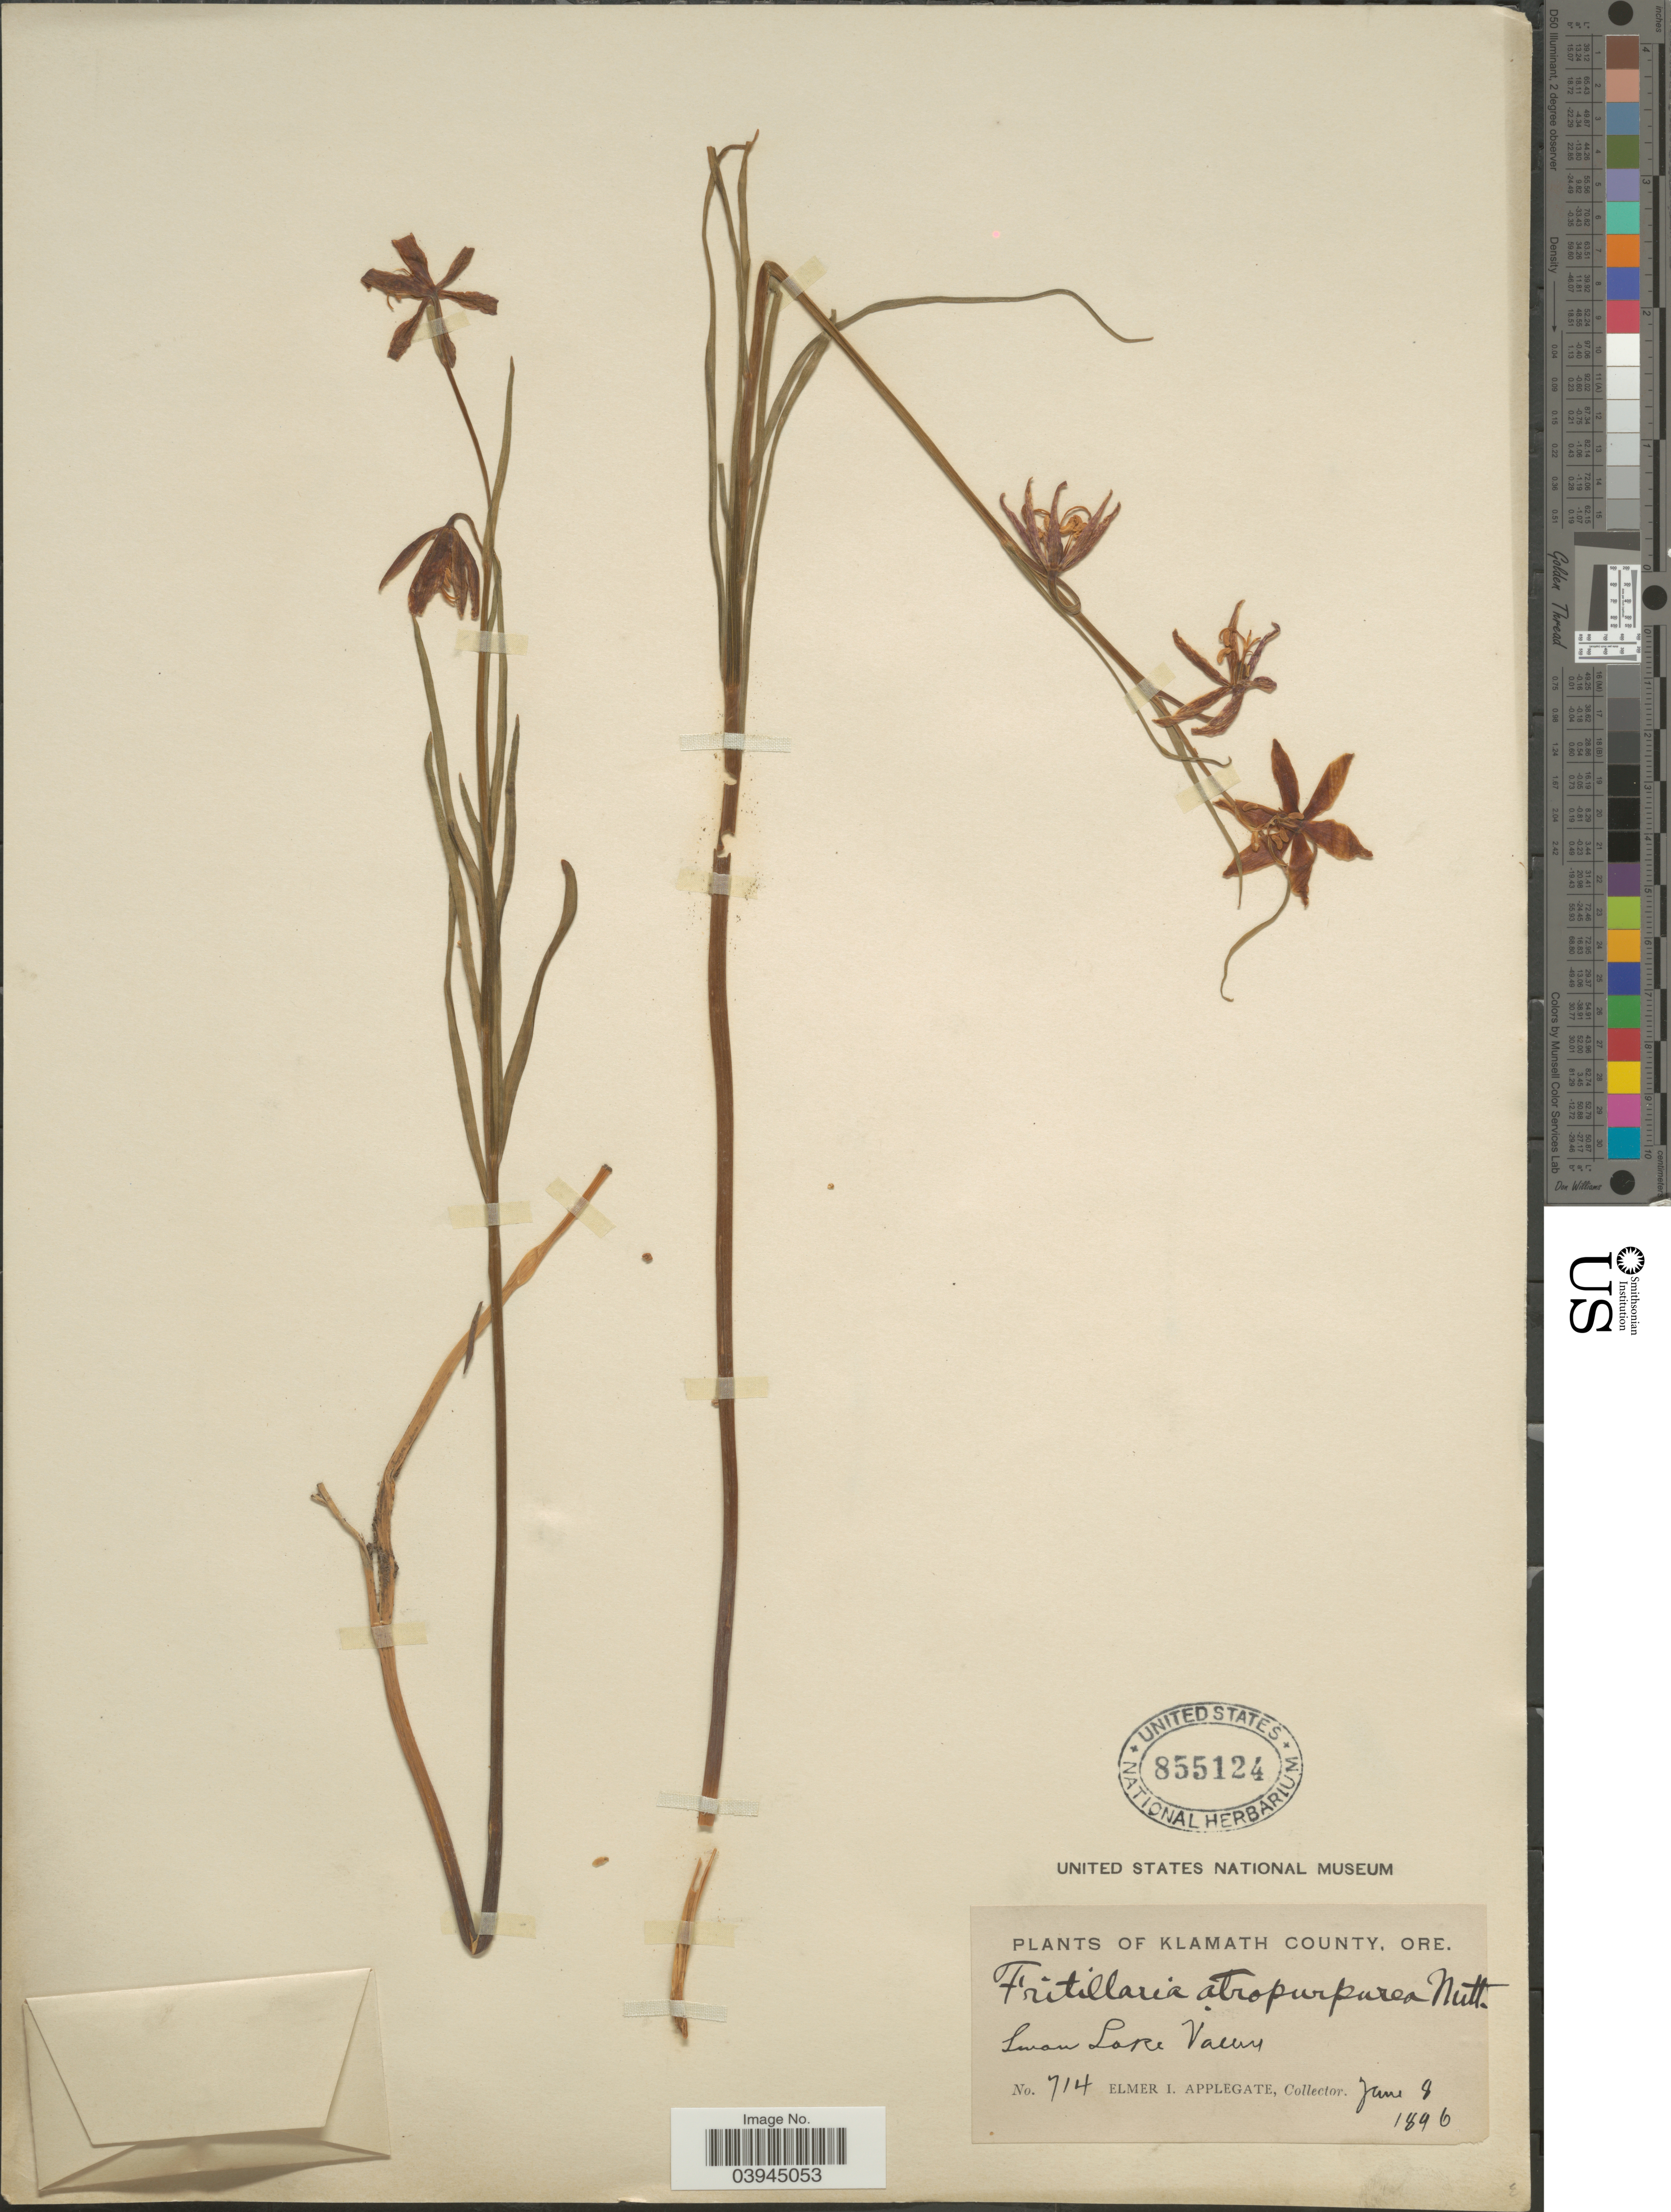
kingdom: Plantae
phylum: Tracheophyta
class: Liliopsida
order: Liliales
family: Liliaceae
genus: Fritillaria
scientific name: Fritillaria atropurpurea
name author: Nutt.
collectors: E. I. Applegate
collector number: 714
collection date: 1896-06-08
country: United States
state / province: Oregon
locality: Klamath County. Swan Lake Valley.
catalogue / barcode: US 855124